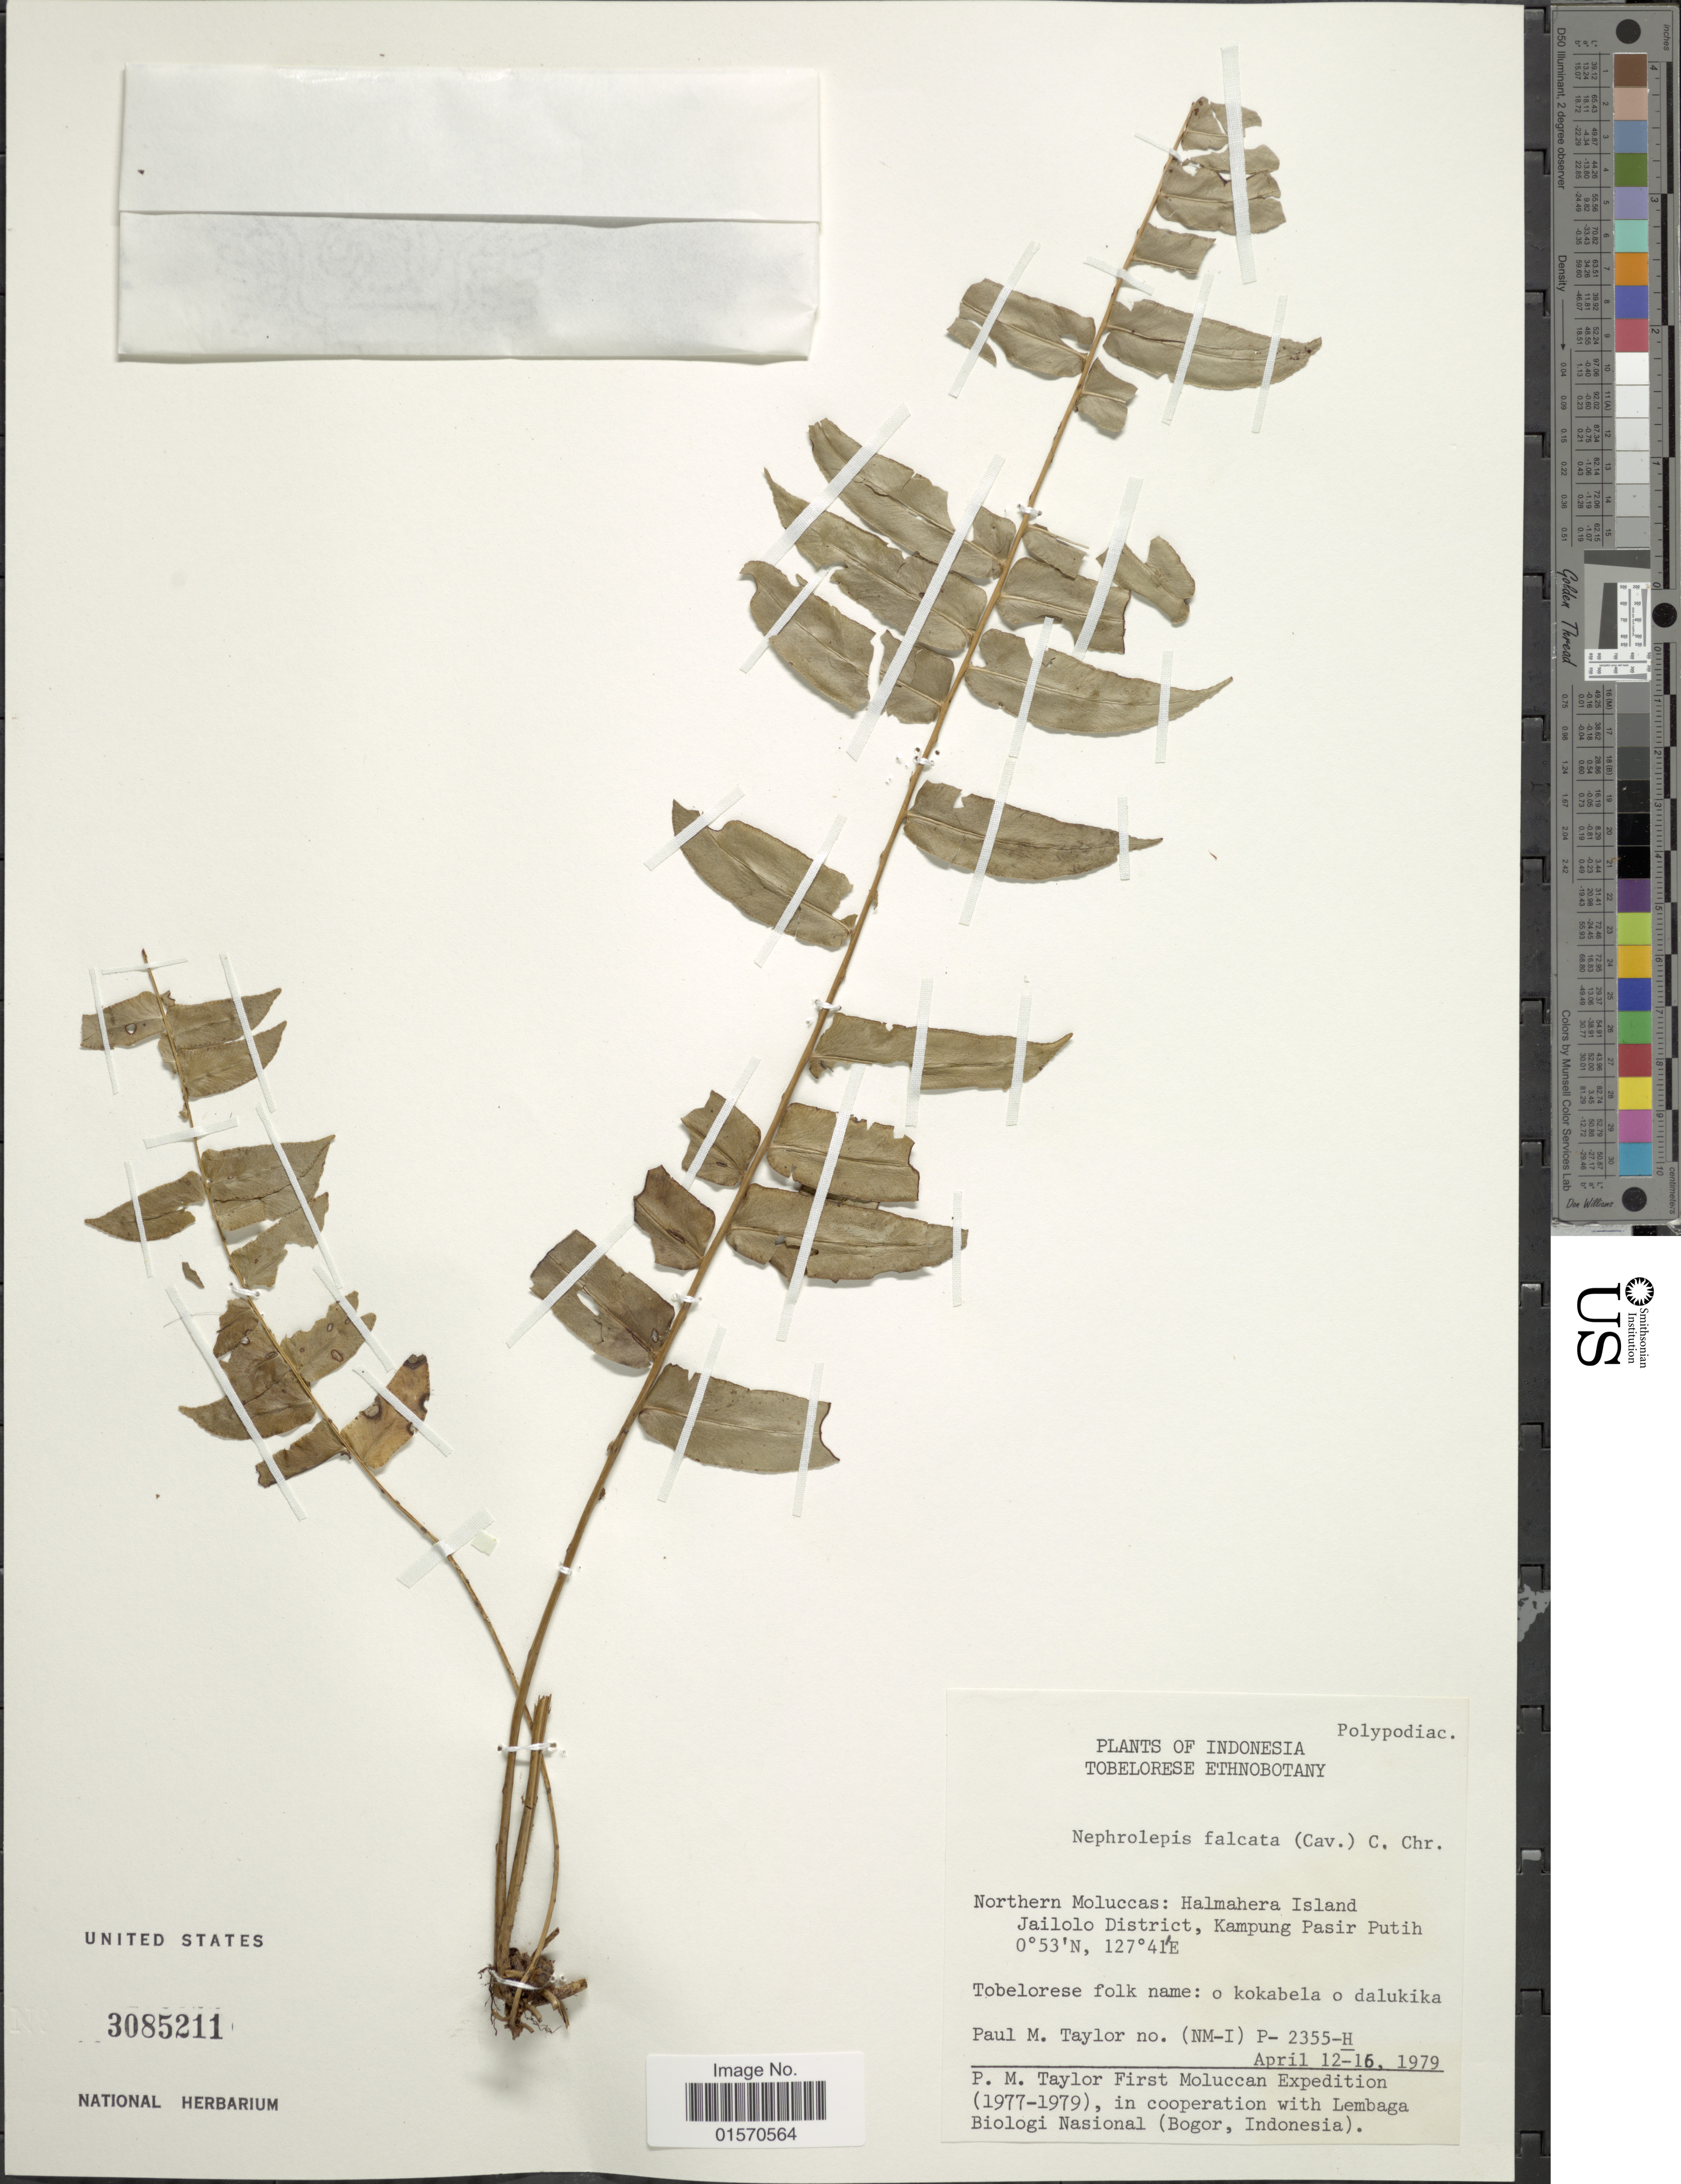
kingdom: Plantae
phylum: Tracheophyta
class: Polypodiopsida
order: Polypodiales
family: Nephrolepidaceae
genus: Nephrolepis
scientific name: Nephrolepis falcata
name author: (Cav.) C. Chr.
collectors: P. M. Taylor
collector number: (NM-I) P-2355-H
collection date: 1979-04-12/1979-04-16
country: Indonesia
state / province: Maluku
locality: Northern Moluccas: Halmahera Island. Jailolo District, Kampung Pasir Putih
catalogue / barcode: US 3085211